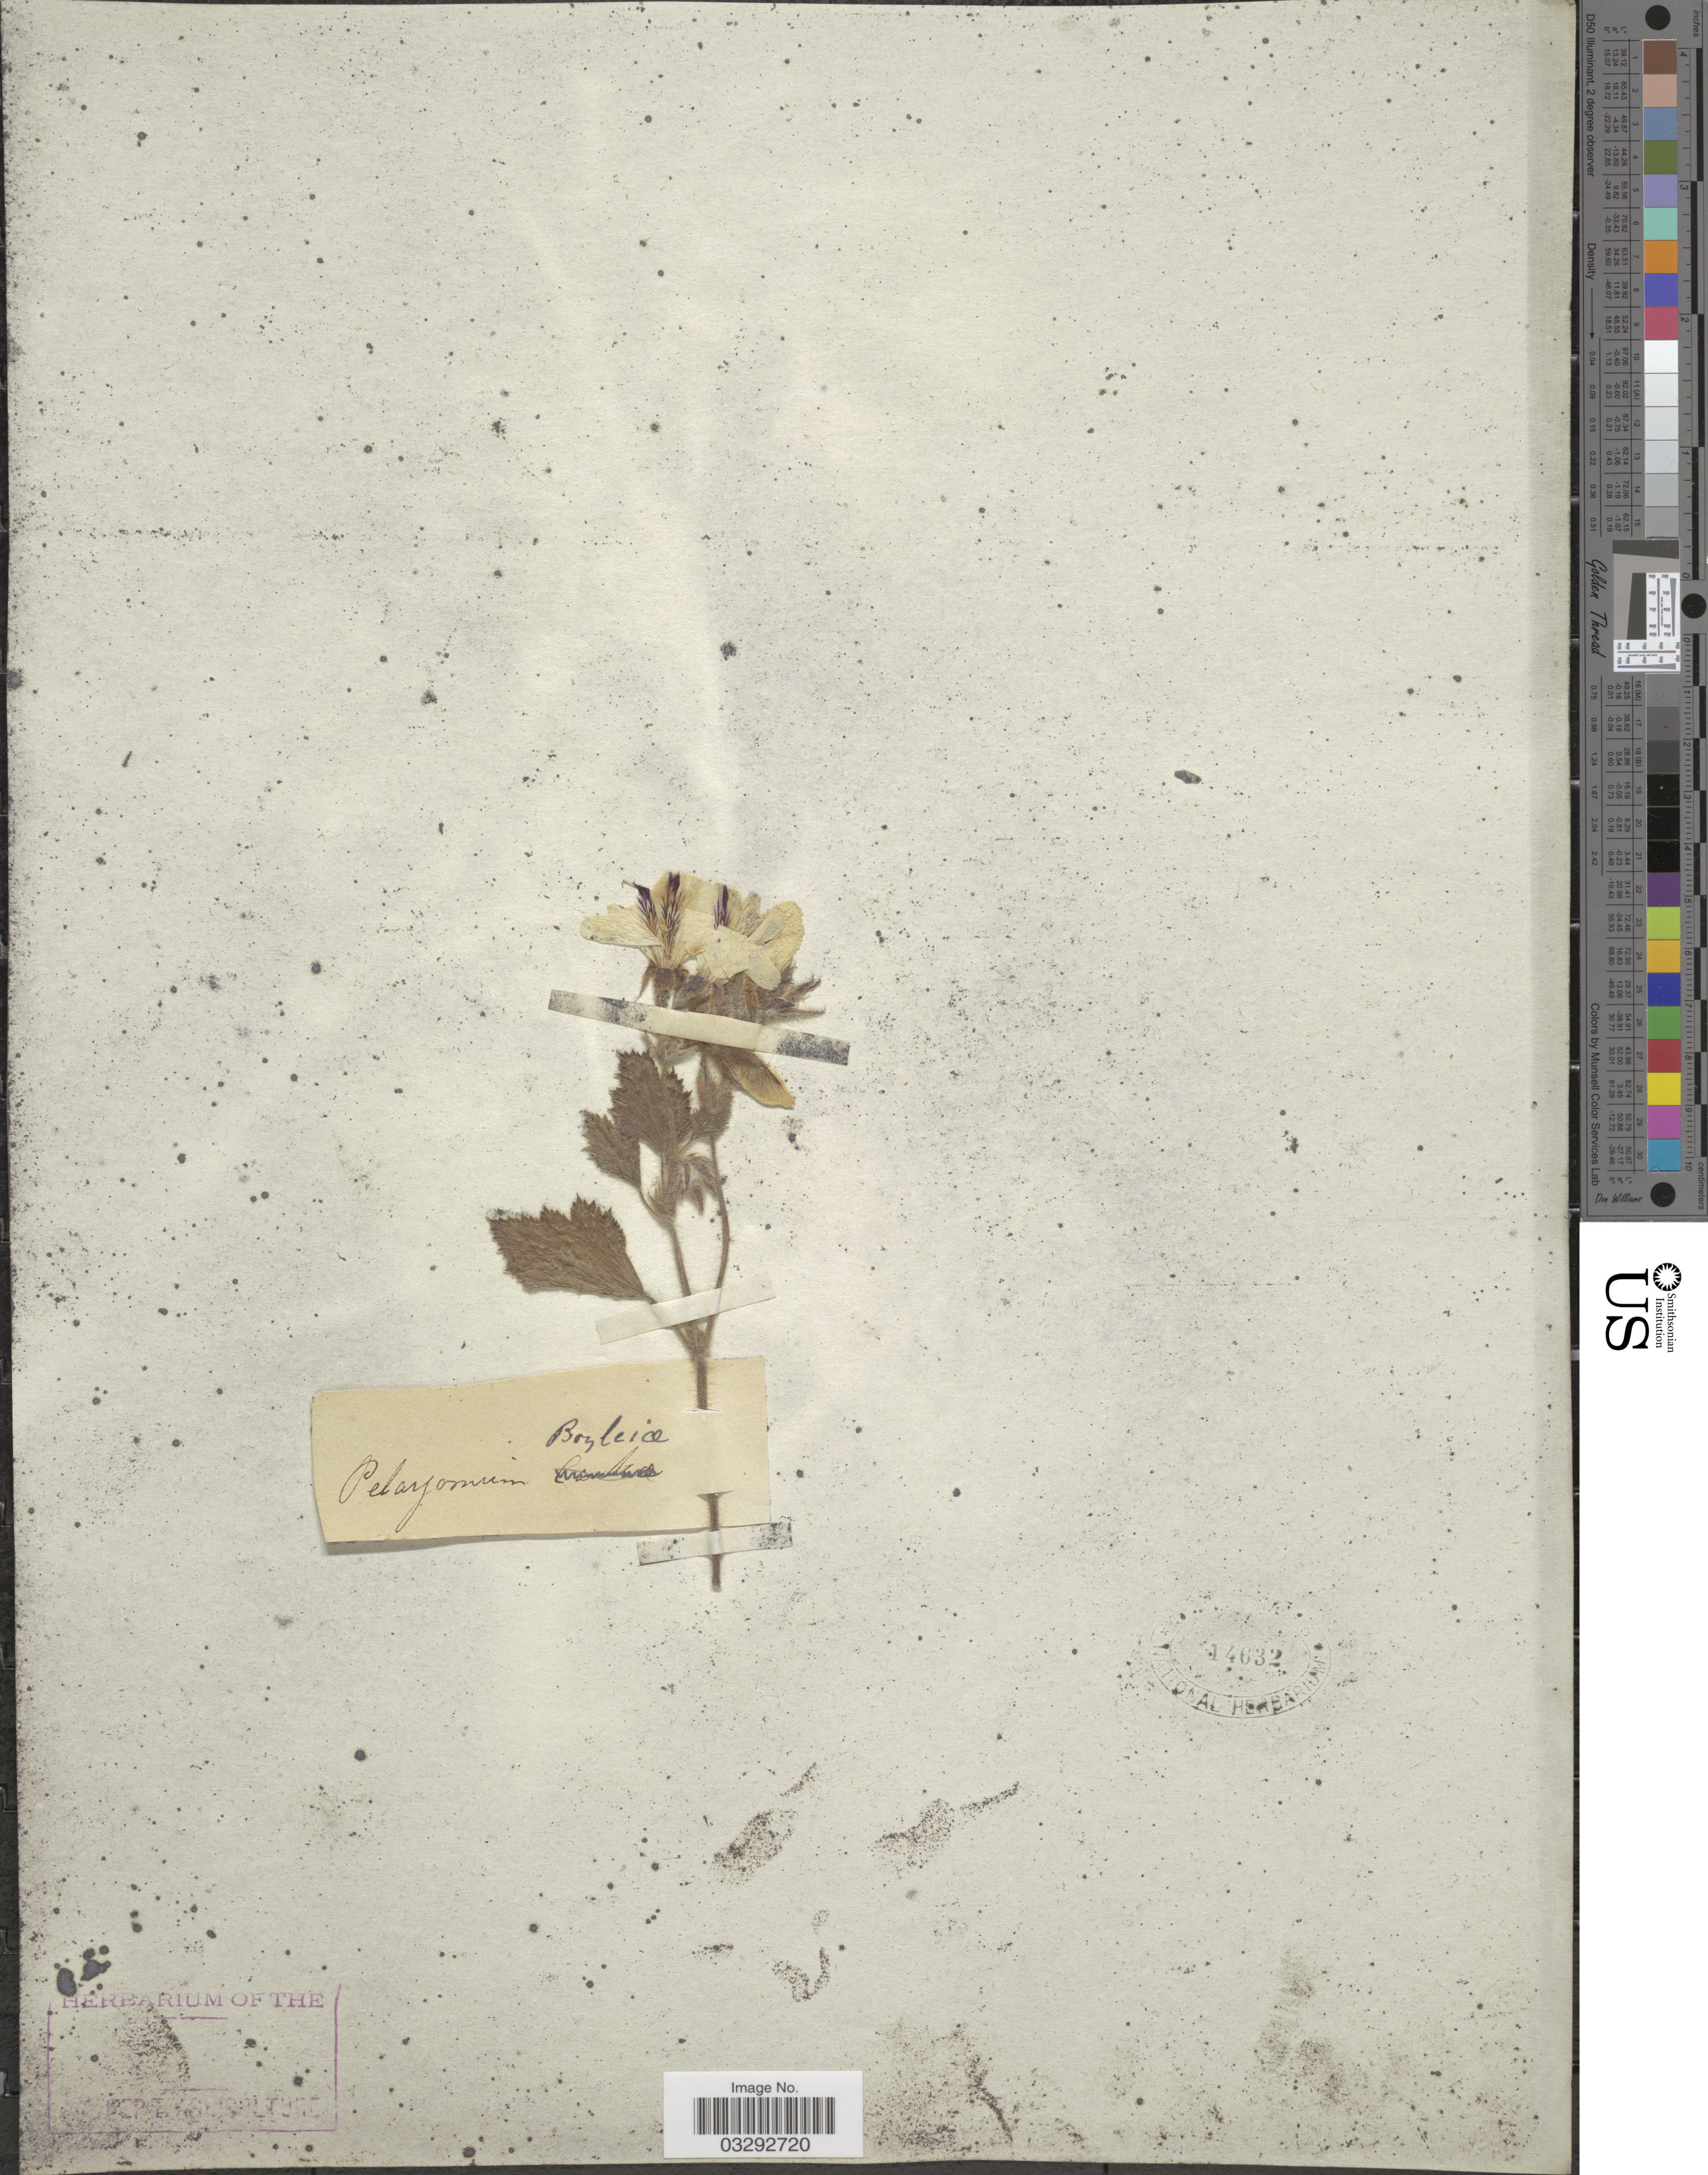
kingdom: Plantae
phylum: Tracheophyta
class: Magnoliopsida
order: Geraniales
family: Geraniaceae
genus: Pelargonium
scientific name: Pelargonium boyleae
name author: Sweet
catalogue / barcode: US 14632